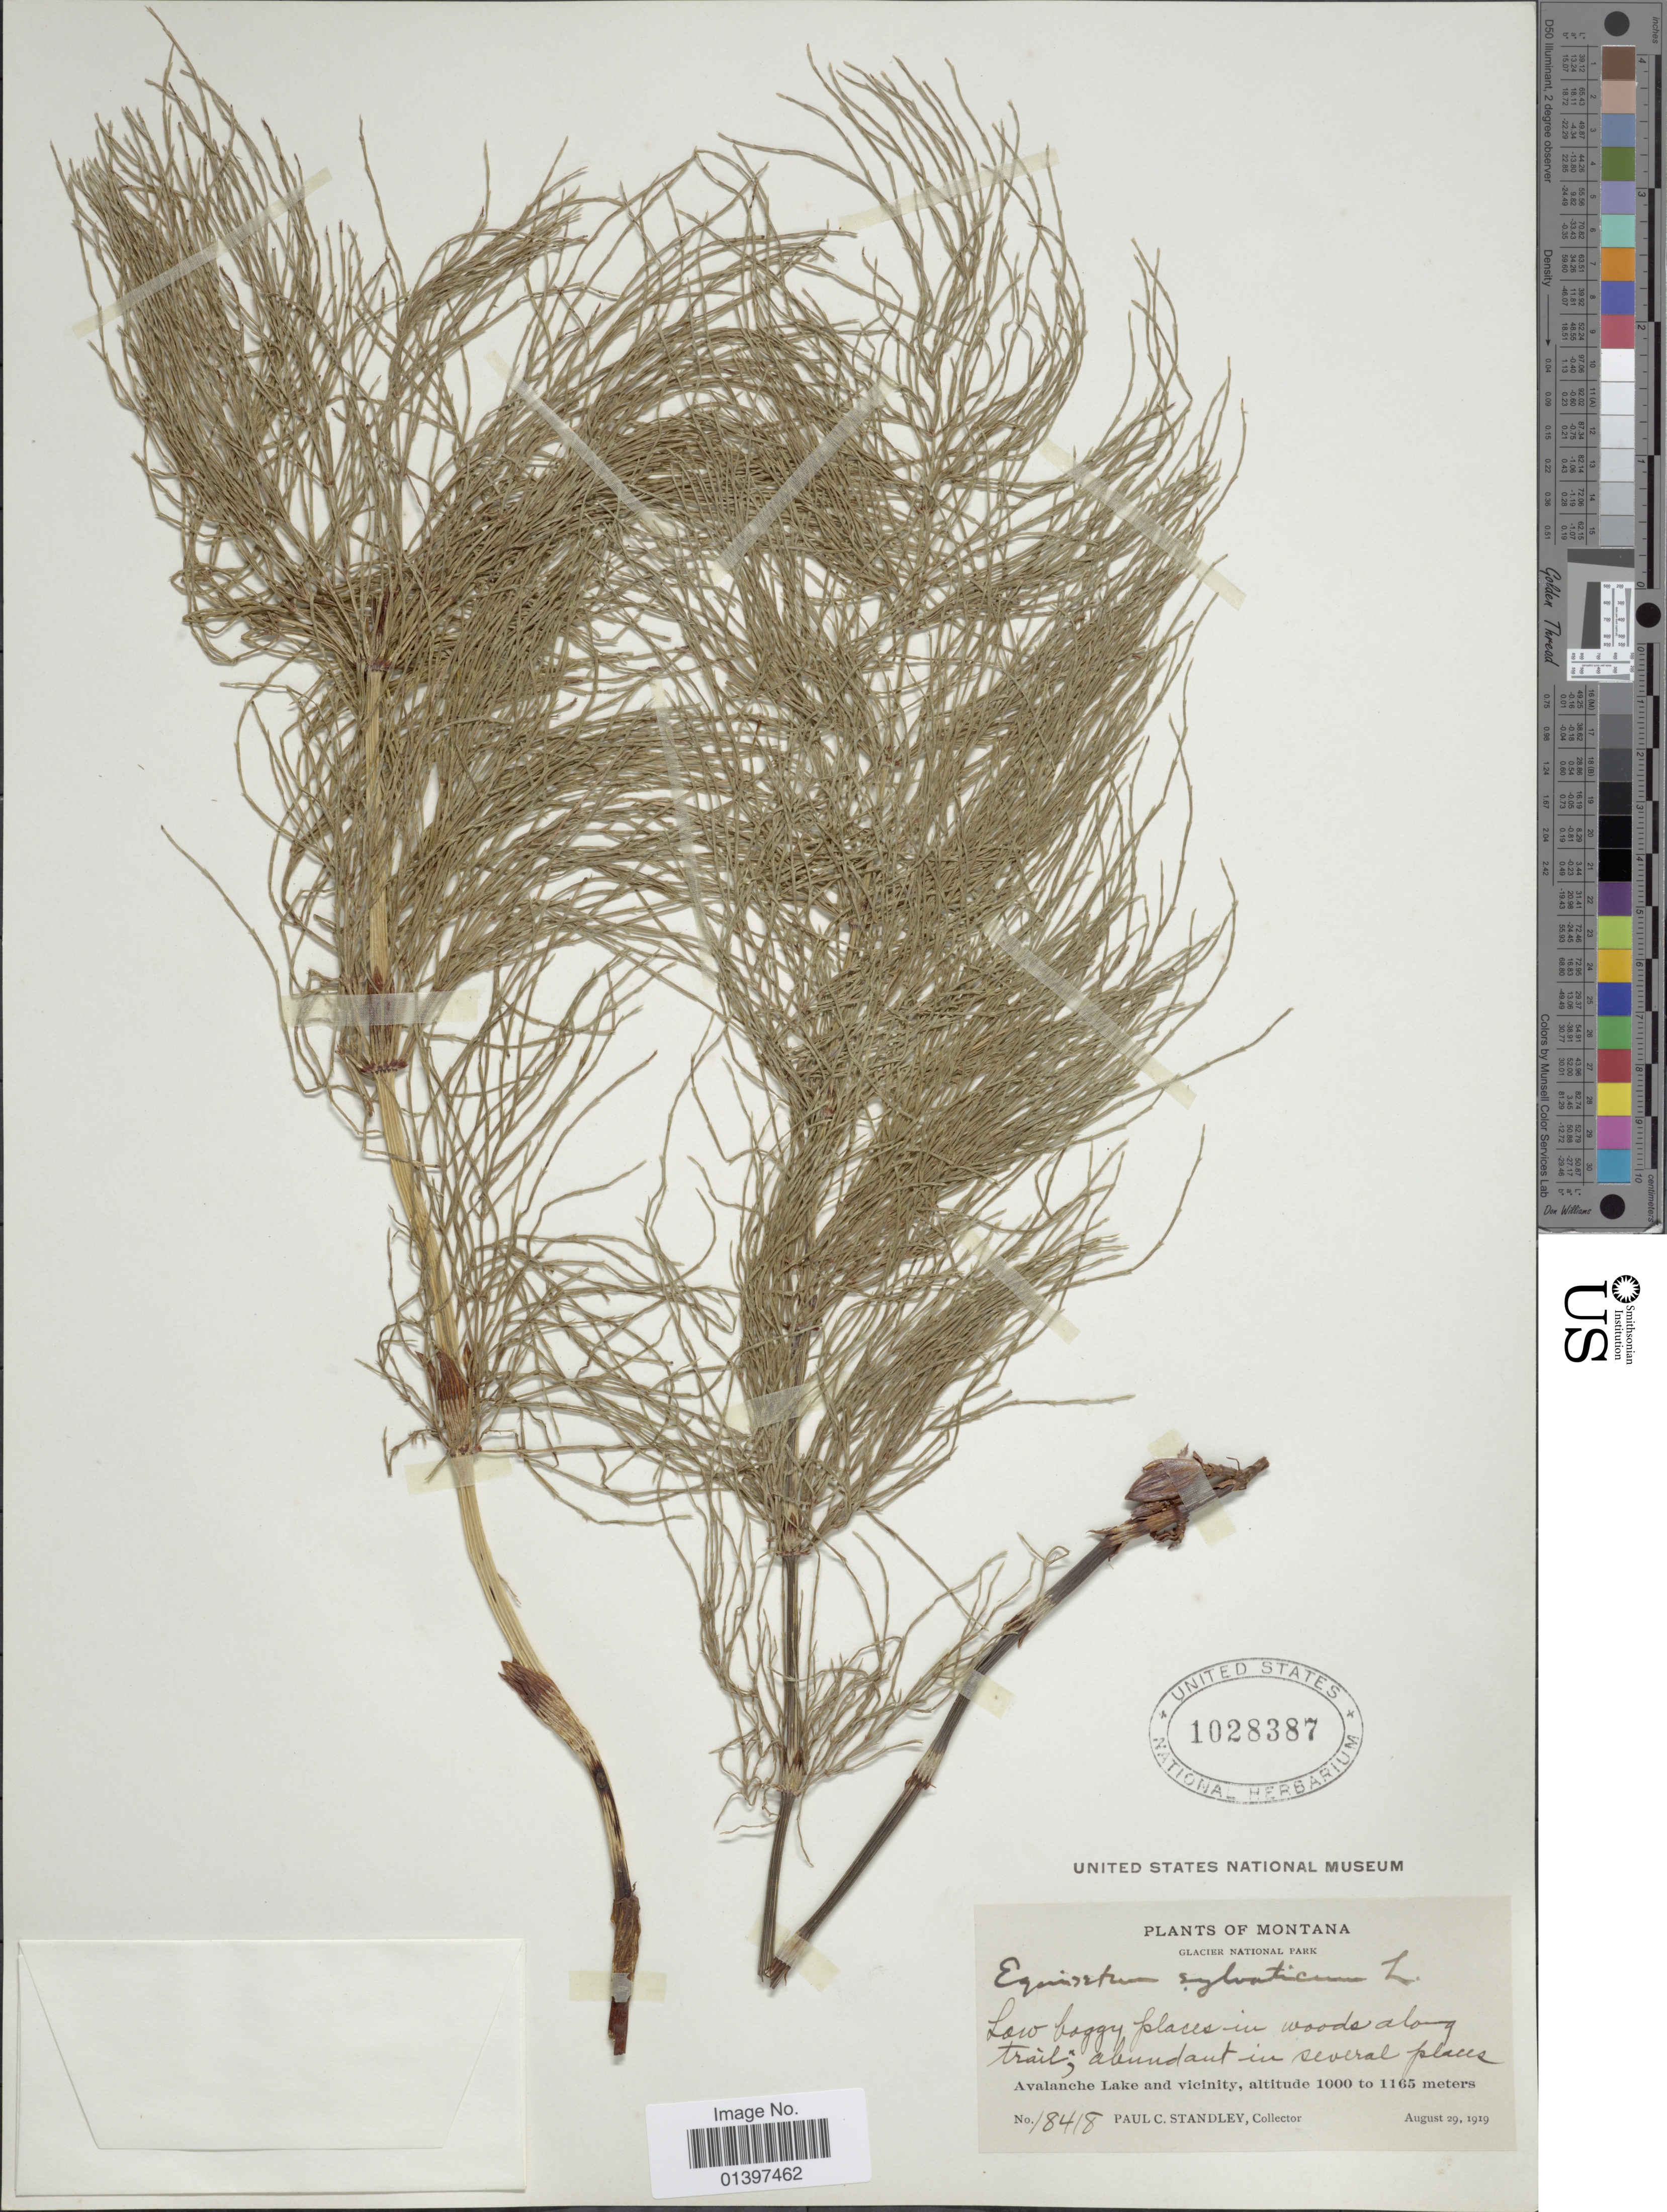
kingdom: Plantae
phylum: Tracheophyta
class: Polypodiopsida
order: Equisetales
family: Equisetaceae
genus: Equisetum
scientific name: Equisetum sylvaticum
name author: L.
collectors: P. C. Standley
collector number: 18418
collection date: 1919-08-29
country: United States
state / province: Montana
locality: Glacier National Park. Low boggy, places in woods along trail, Avalanche Lake and vicinity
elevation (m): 1000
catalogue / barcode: US 1028387